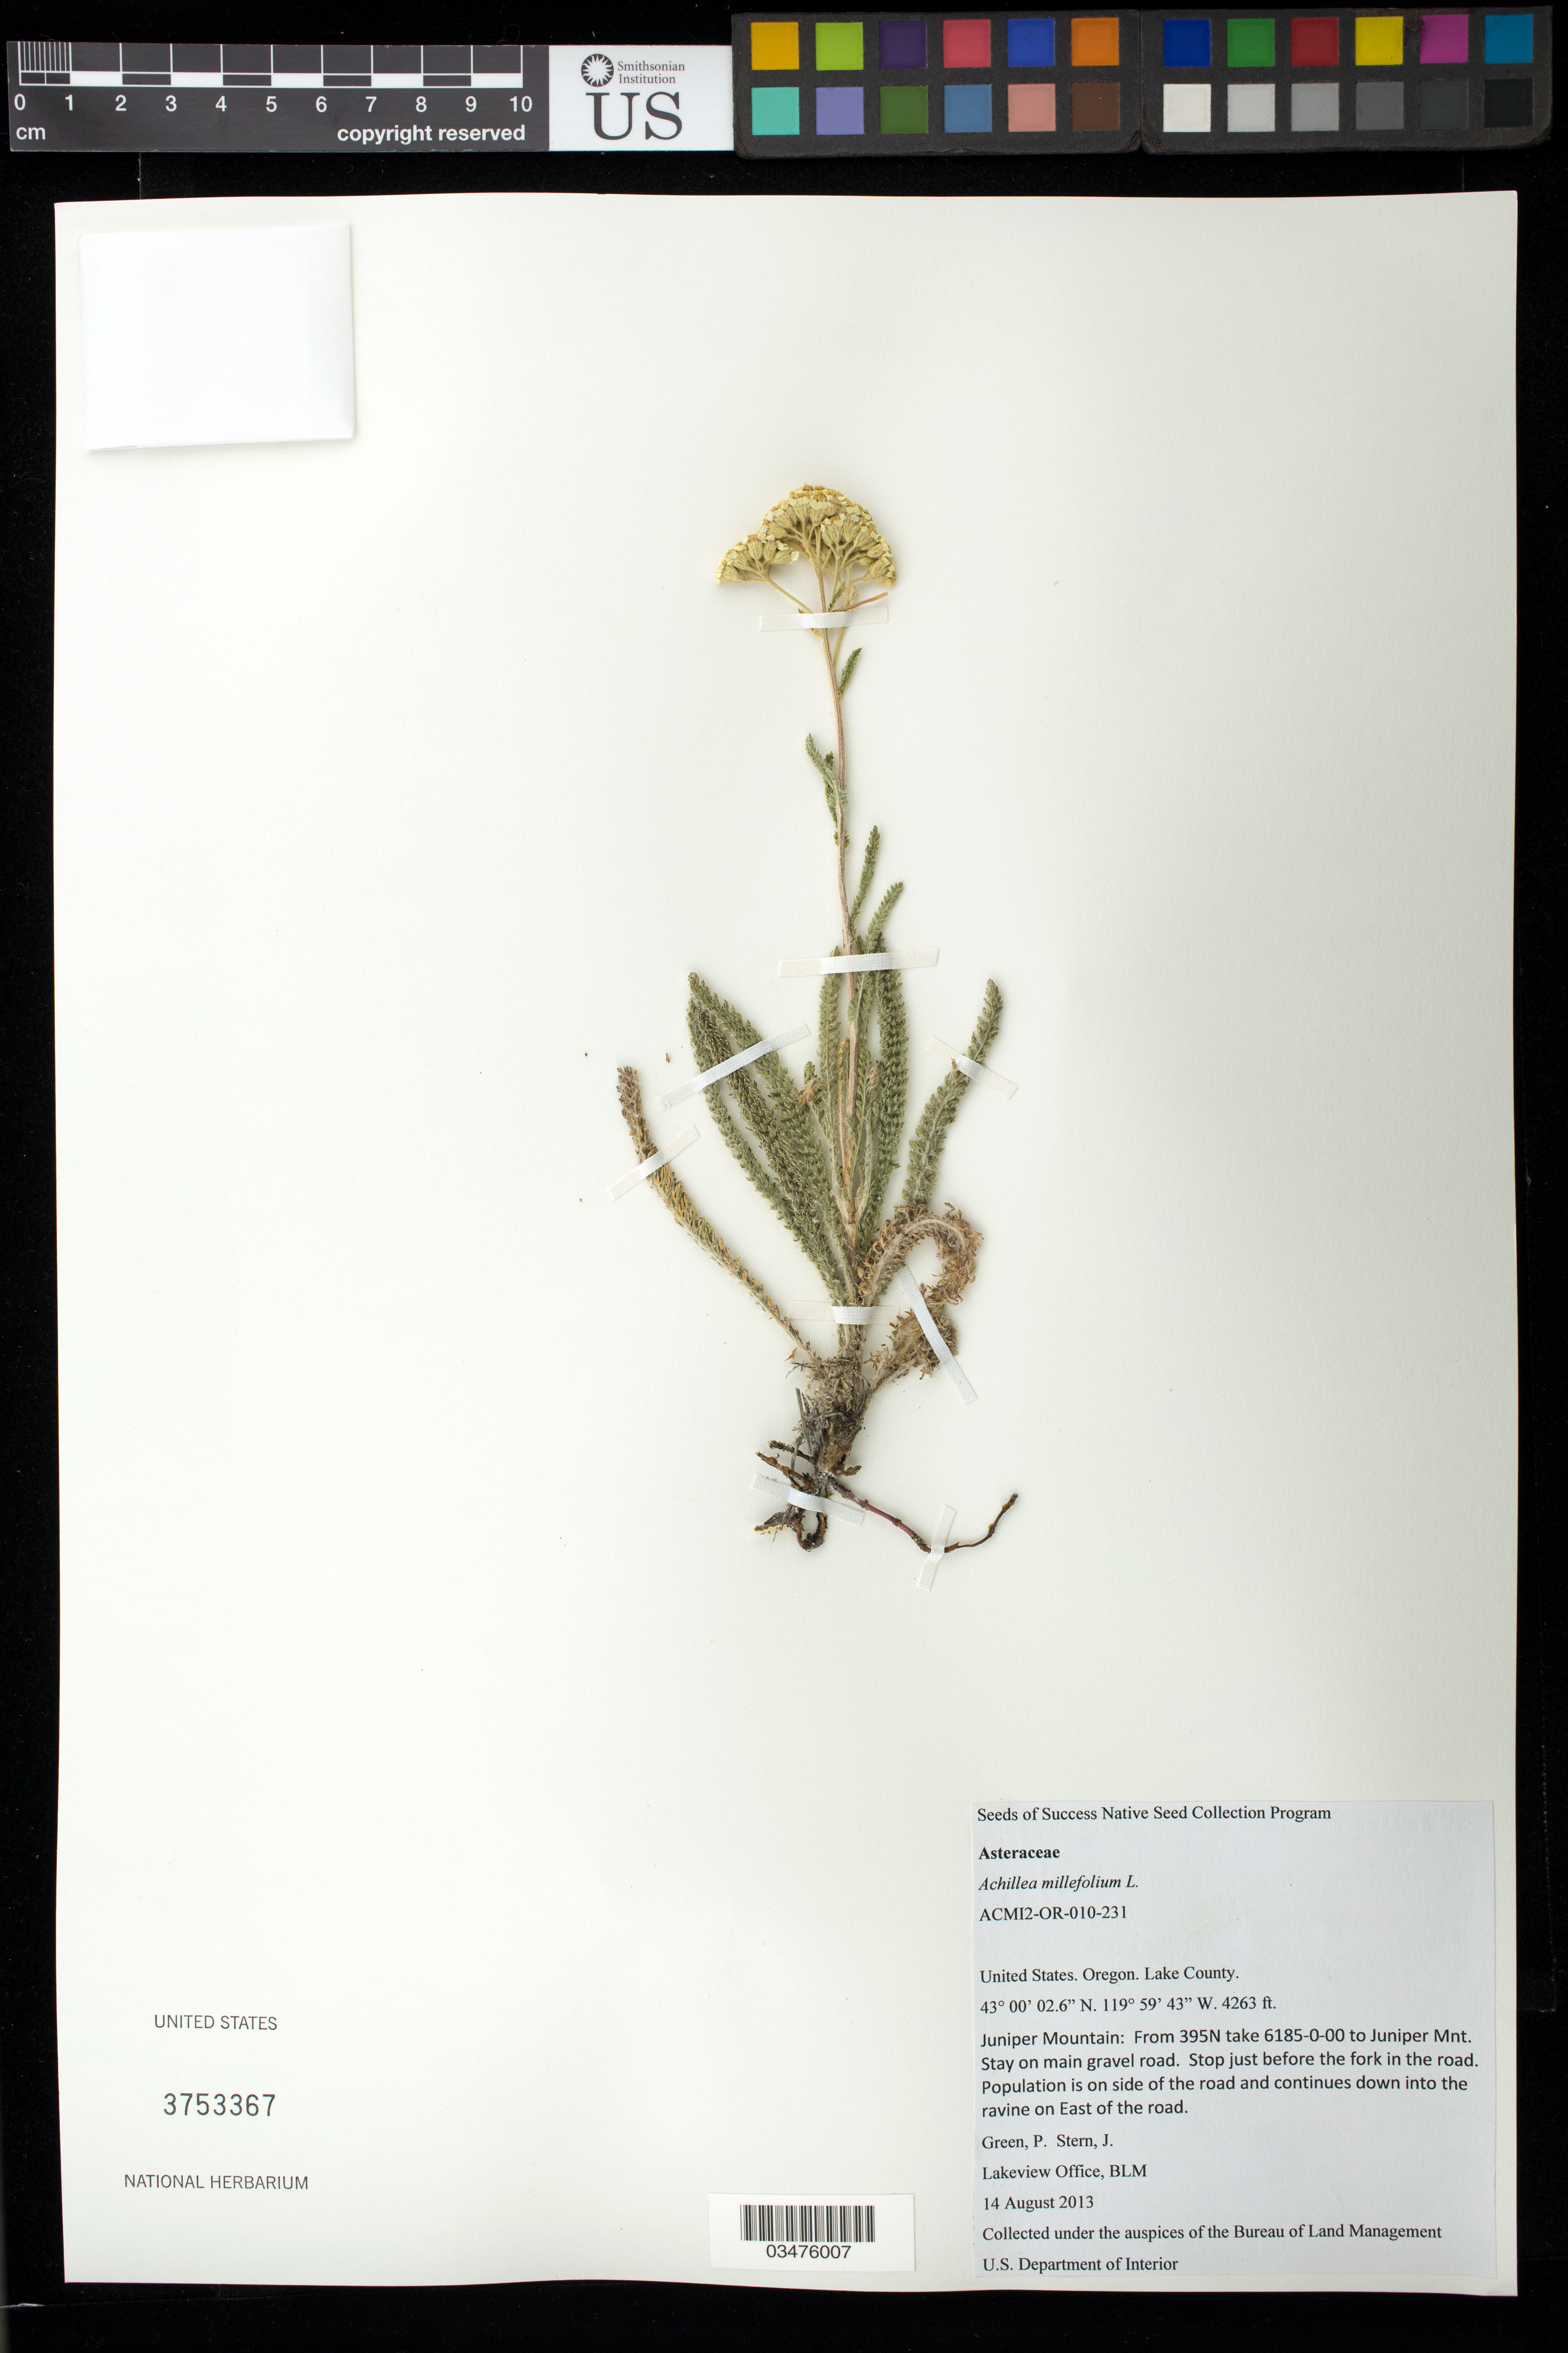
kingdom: Plantae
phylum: Tracheophyta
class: Magnoliopsida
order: Asterales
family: Asteraceae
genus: Achillea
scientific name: Achillea millefolium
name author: L.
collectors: P. Green & J. Stern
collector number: ACMI-OR-010-231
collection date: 2013-08-14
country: United States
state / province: Oregon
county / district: Lake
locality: Juniper Mtn.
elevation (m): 1299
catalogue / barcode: US 3753367